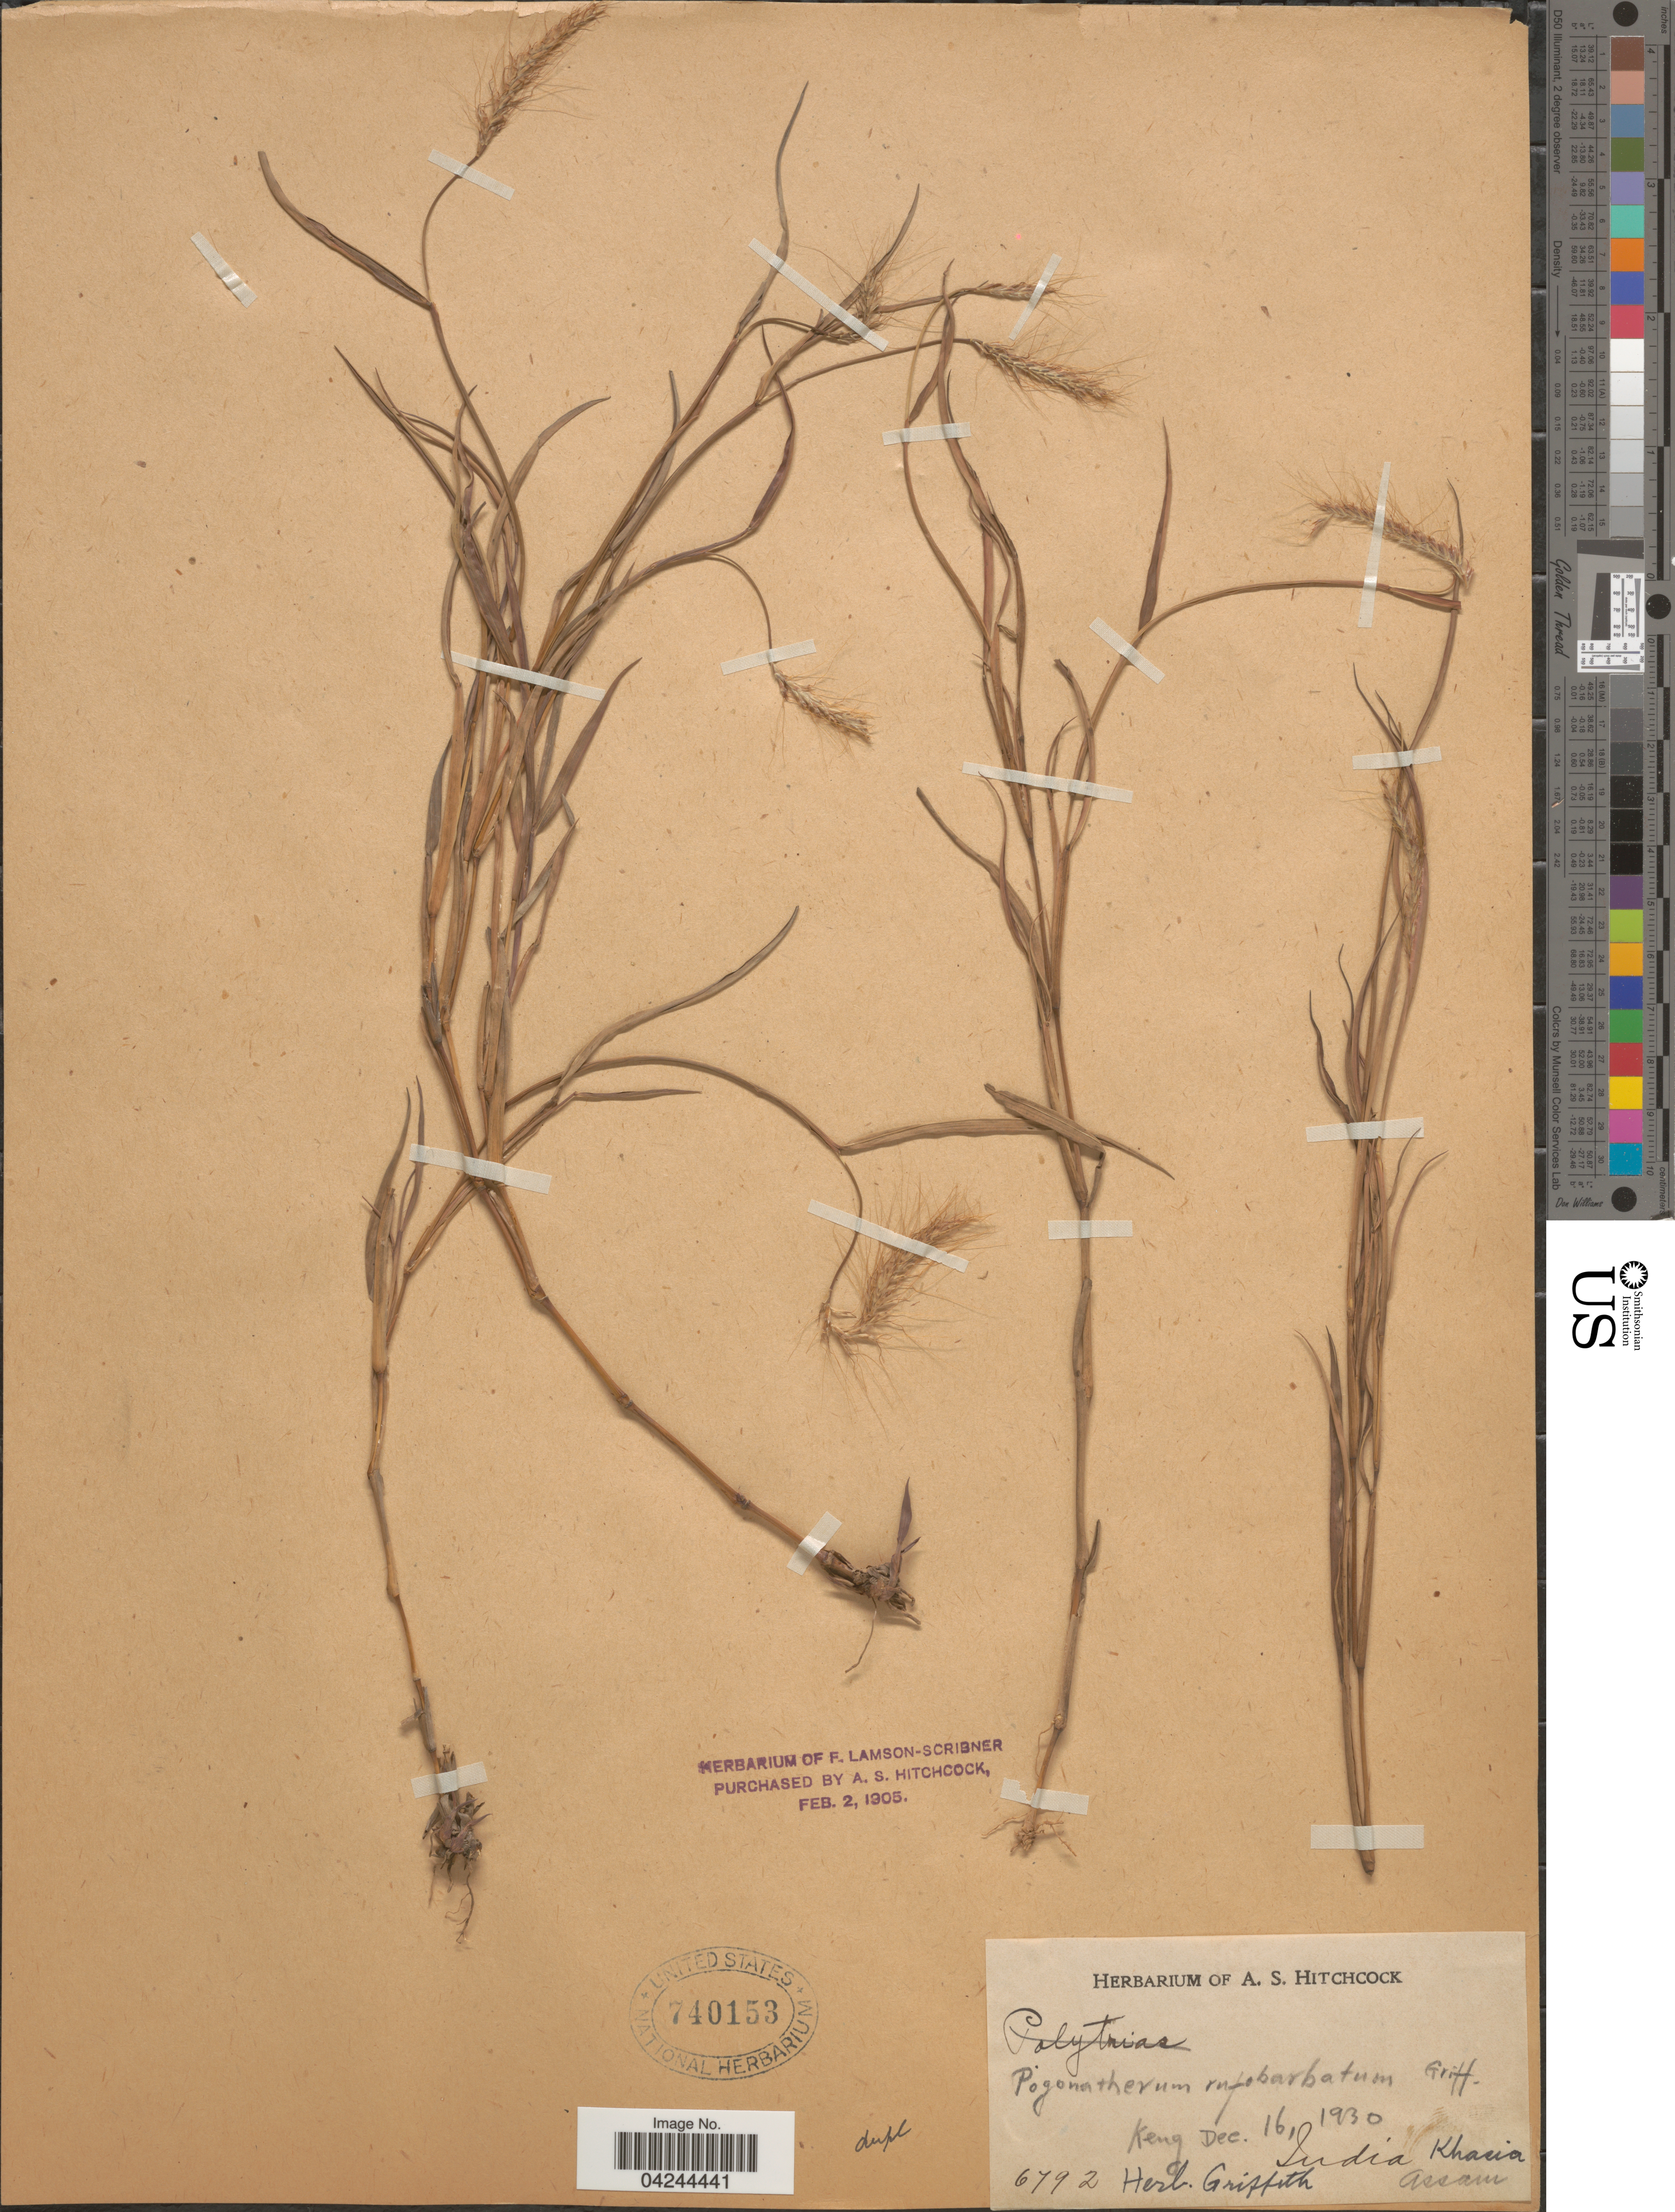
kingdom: Plantae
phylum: Tracheophyta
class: Liliopsida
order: Poales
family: Poaceae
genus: Pogonatherum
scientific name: Pogonatherum paniceum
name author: (Lam.) Hack.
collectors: ex herb. Griffith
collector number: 6792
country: India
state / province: Assam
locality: Khasia.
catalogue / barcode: US 740153